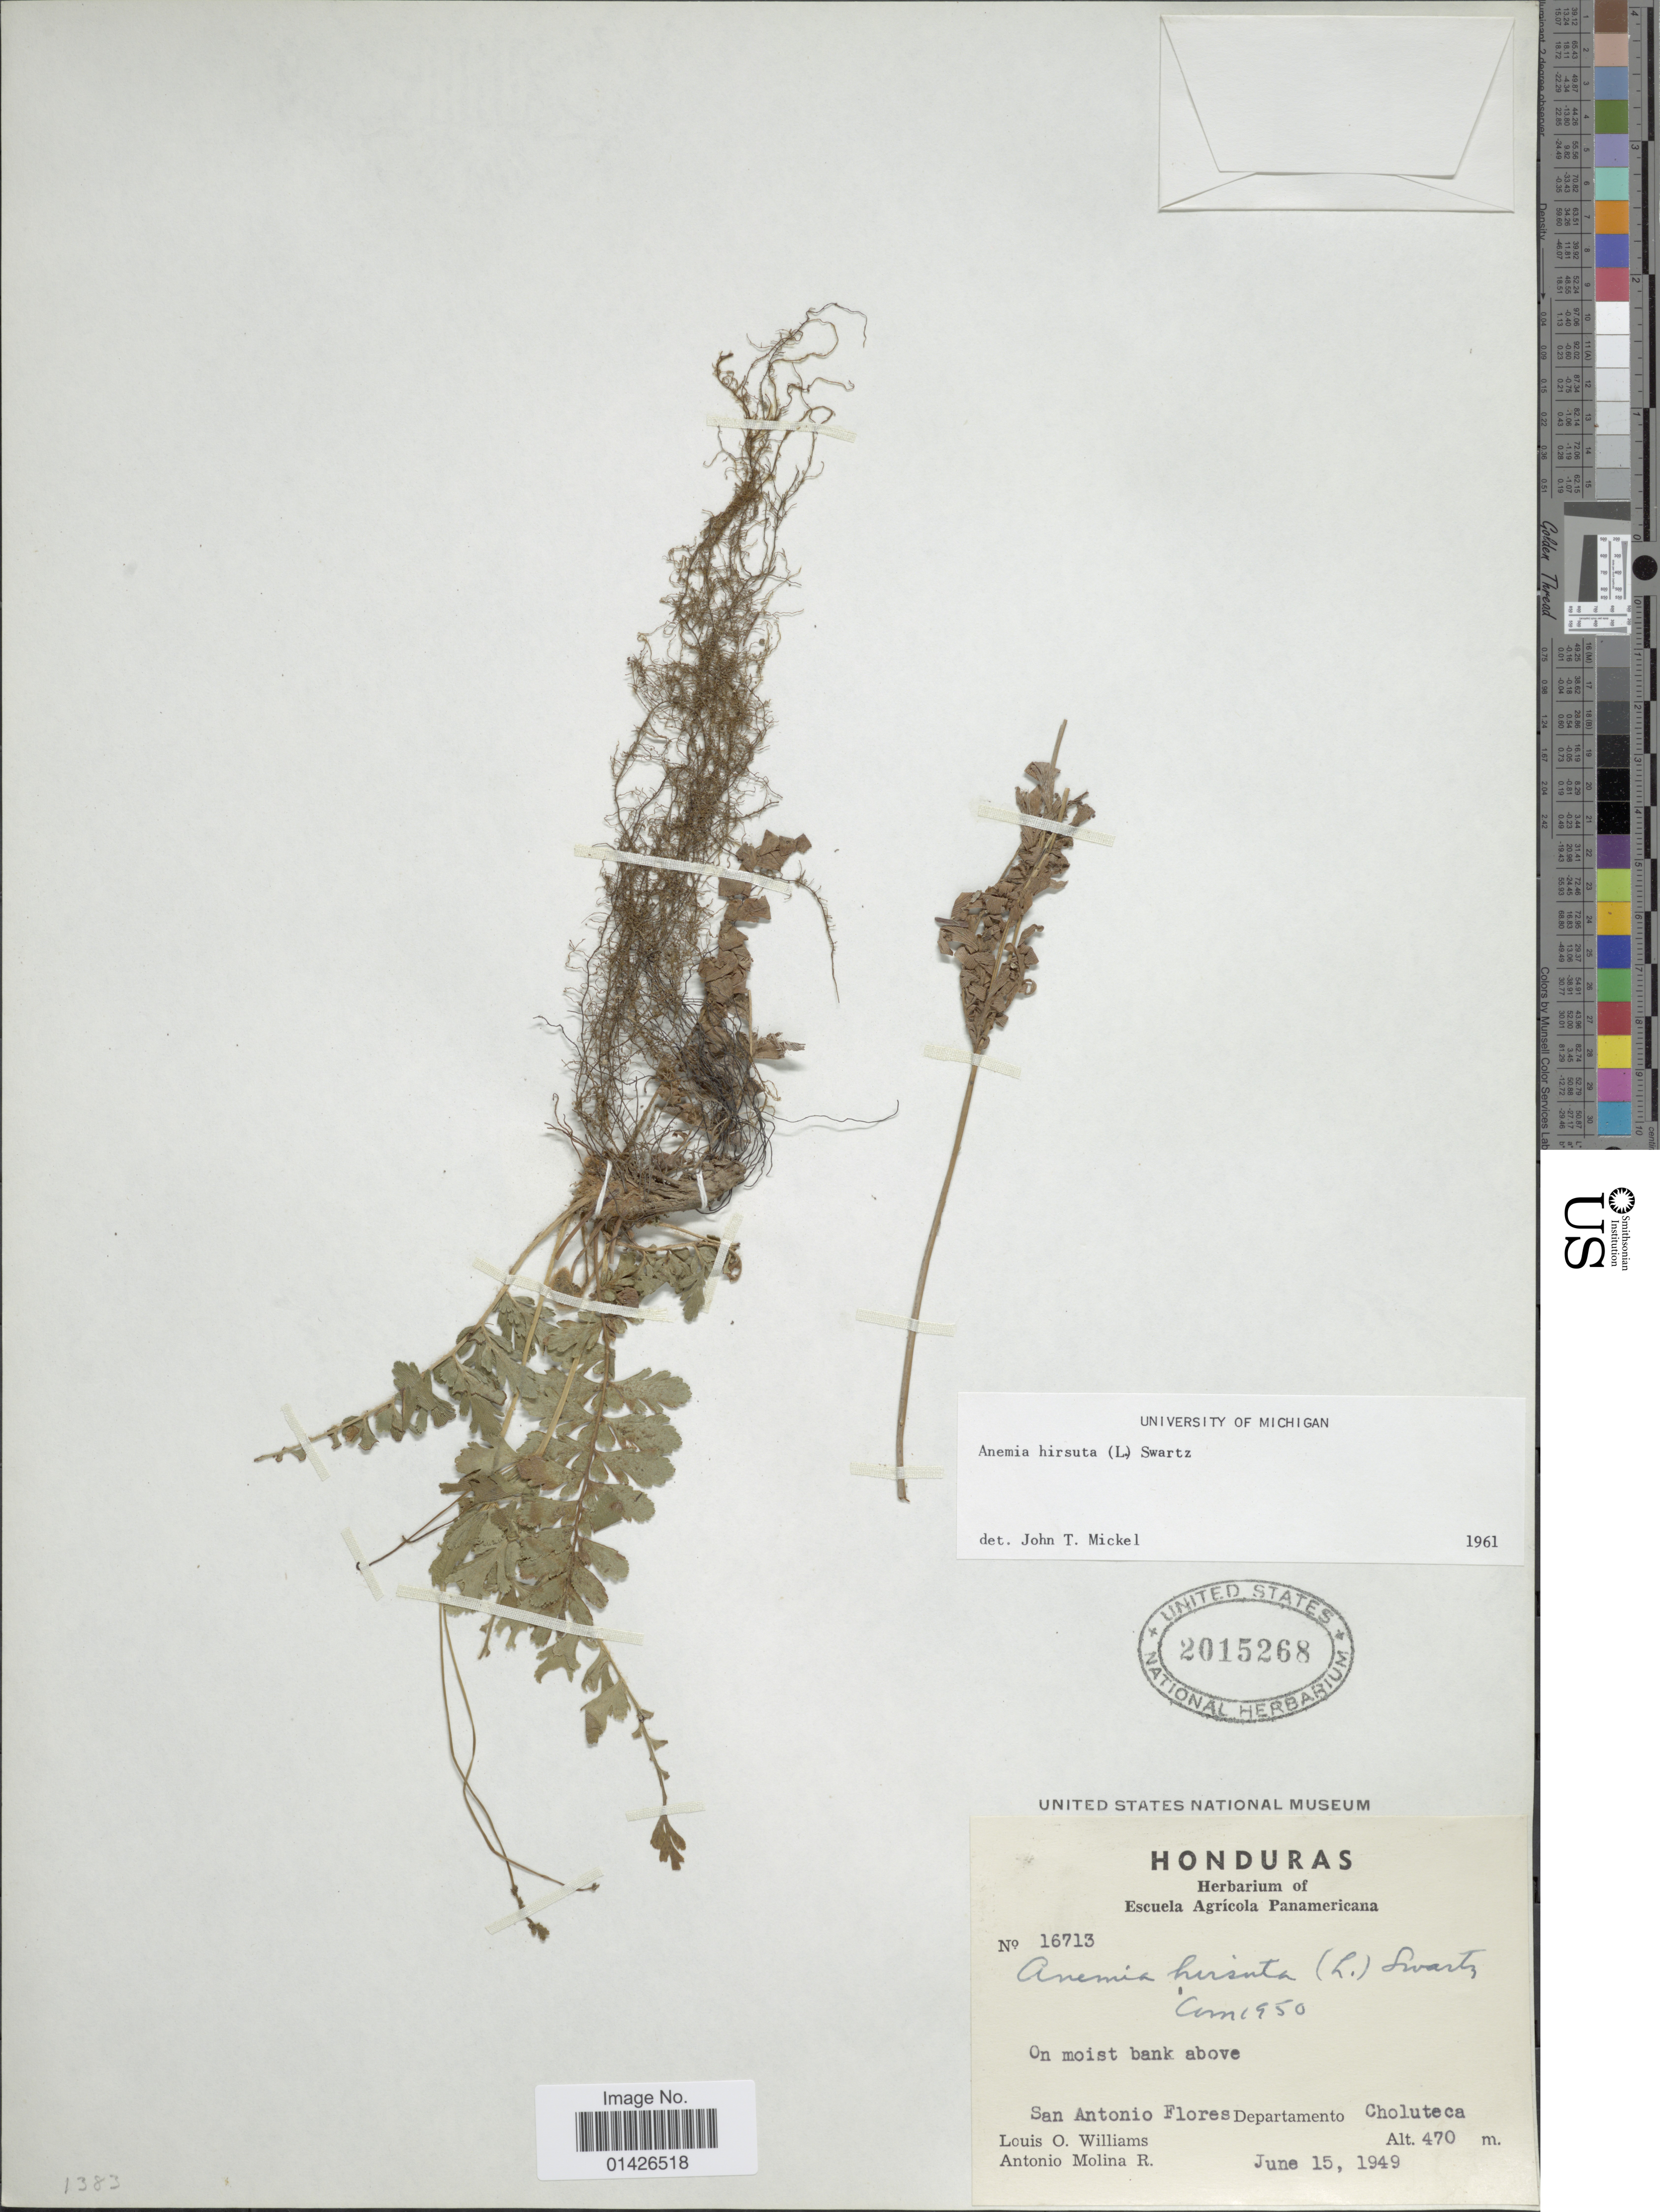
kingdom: Plantae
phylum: Tracheophyta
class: Polypodiopsida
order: Schizaeales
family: Anemiaceae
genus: Anemia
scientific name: Anemia hirsuta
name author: (L.) Sw.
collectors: L. O. Williams & A. Molina R.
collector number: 16713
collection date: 1949-06-15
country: Honduras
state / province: Choluteca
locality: San Antonio Flores, Departamento Choluteca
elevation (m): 470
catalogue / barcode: US 2015268